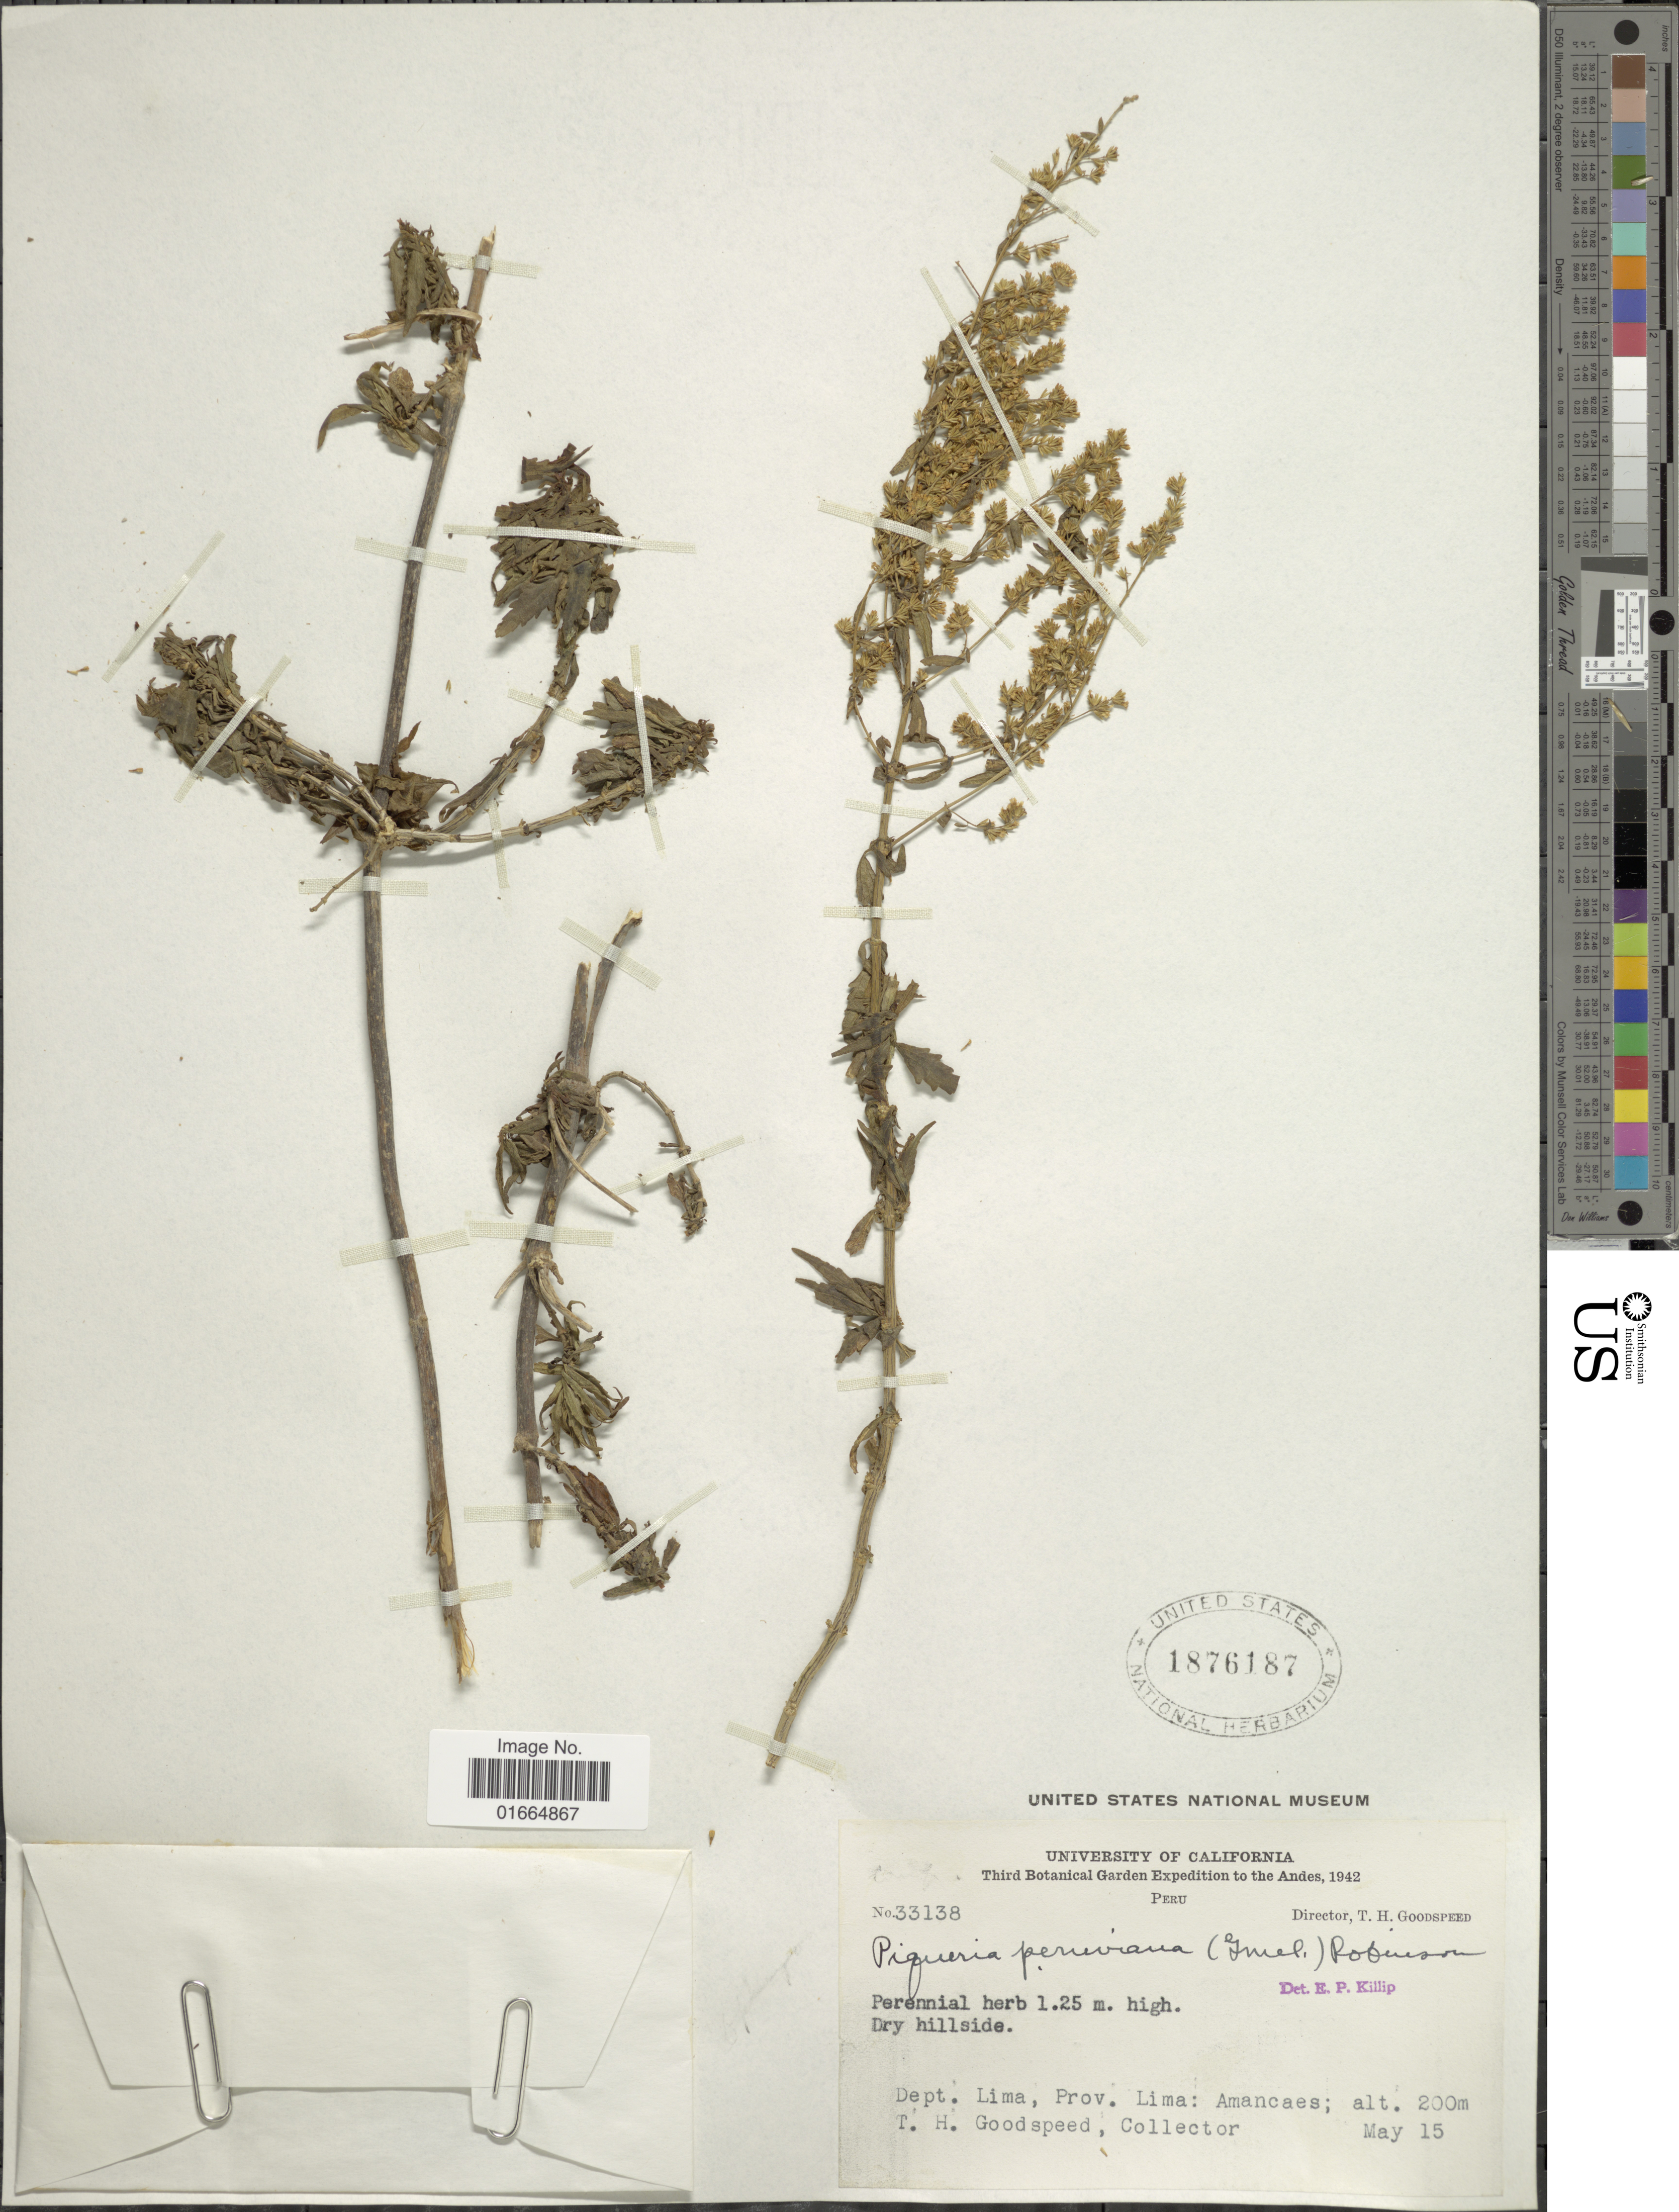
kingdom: Plantae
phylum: Tracheophyta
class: Magnoliopsida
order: Asterales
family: Asteraceae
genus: Ophryosporus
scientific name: Ophryosporus peruvianus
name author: (J.F. Gmel.) R.M. King & H. Rob.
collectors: T. Goodspeed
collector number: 33138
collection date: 1942-05-15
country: Peru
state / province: Lima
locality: Dept. Lima, Prov. Lima: Amancaes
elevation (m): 200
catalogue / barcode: US 1876187